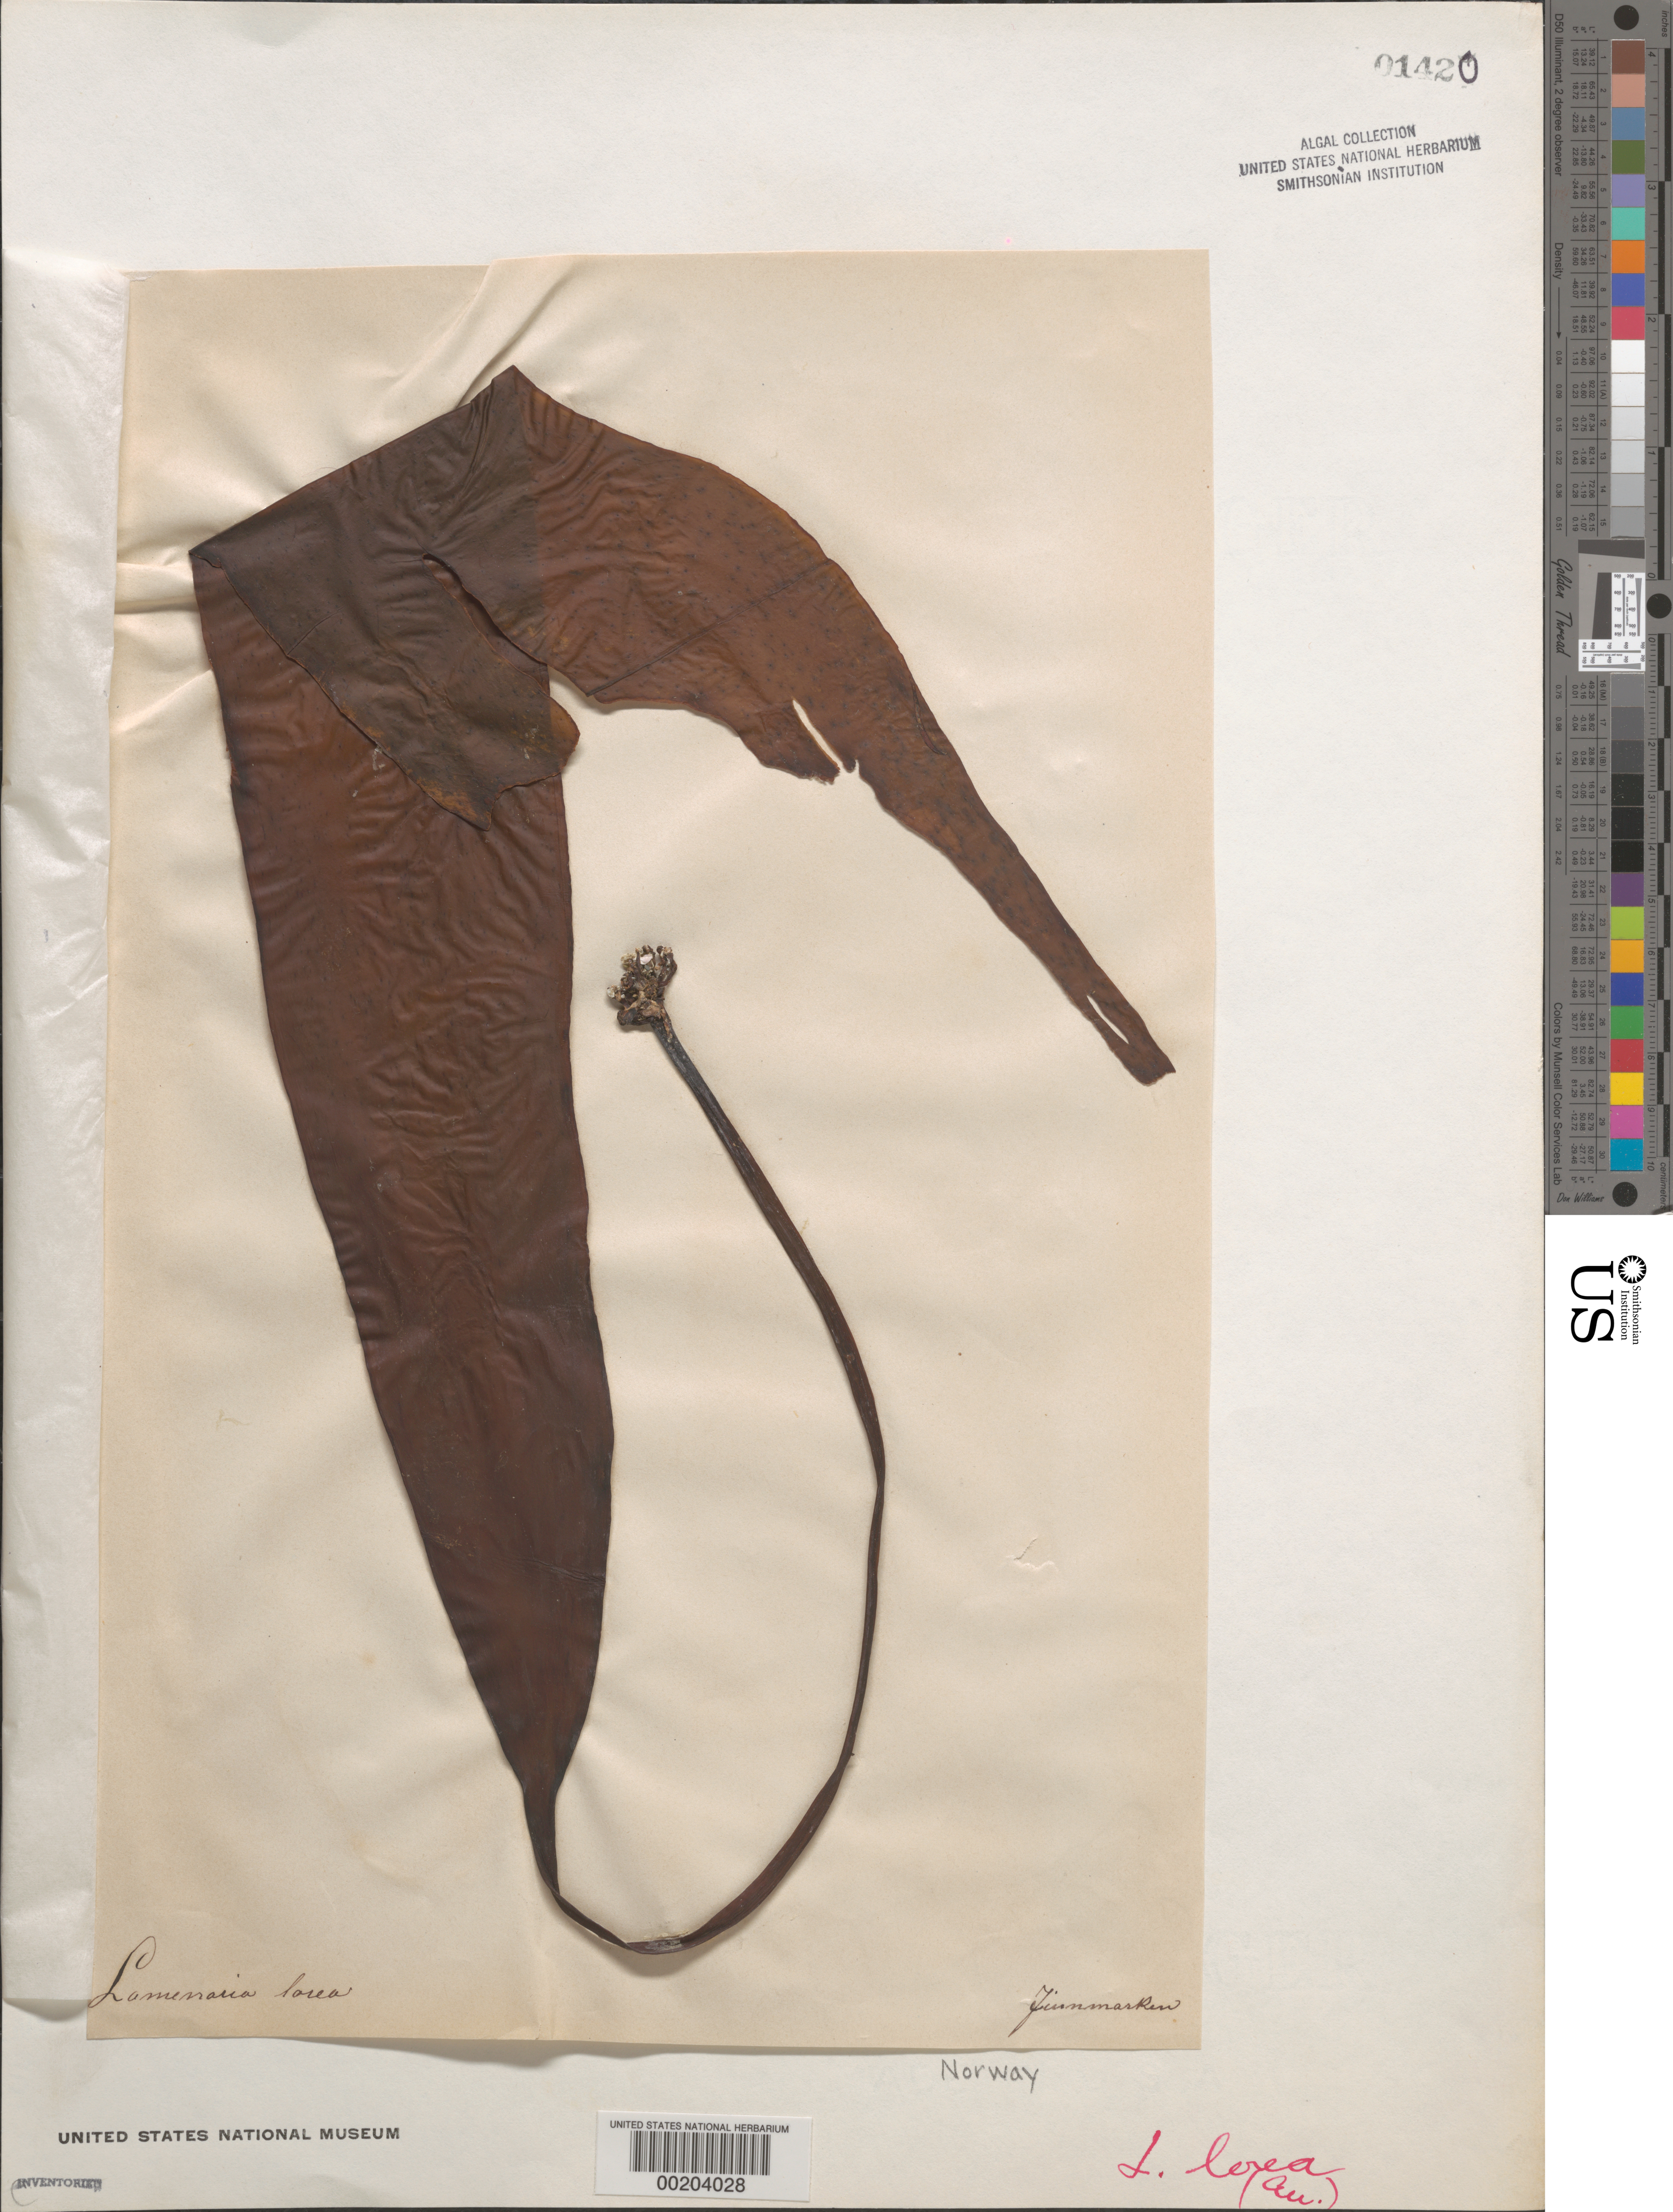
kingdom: Chromista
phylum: Foraminifera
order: Astrorhizida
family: Hyperamminidae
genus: Saccorhiza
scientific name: Saccorhiza dermatodea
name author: (Bach. Pyl.) J. Agardh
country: Norway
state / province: Finnmark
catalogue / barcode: US 1420